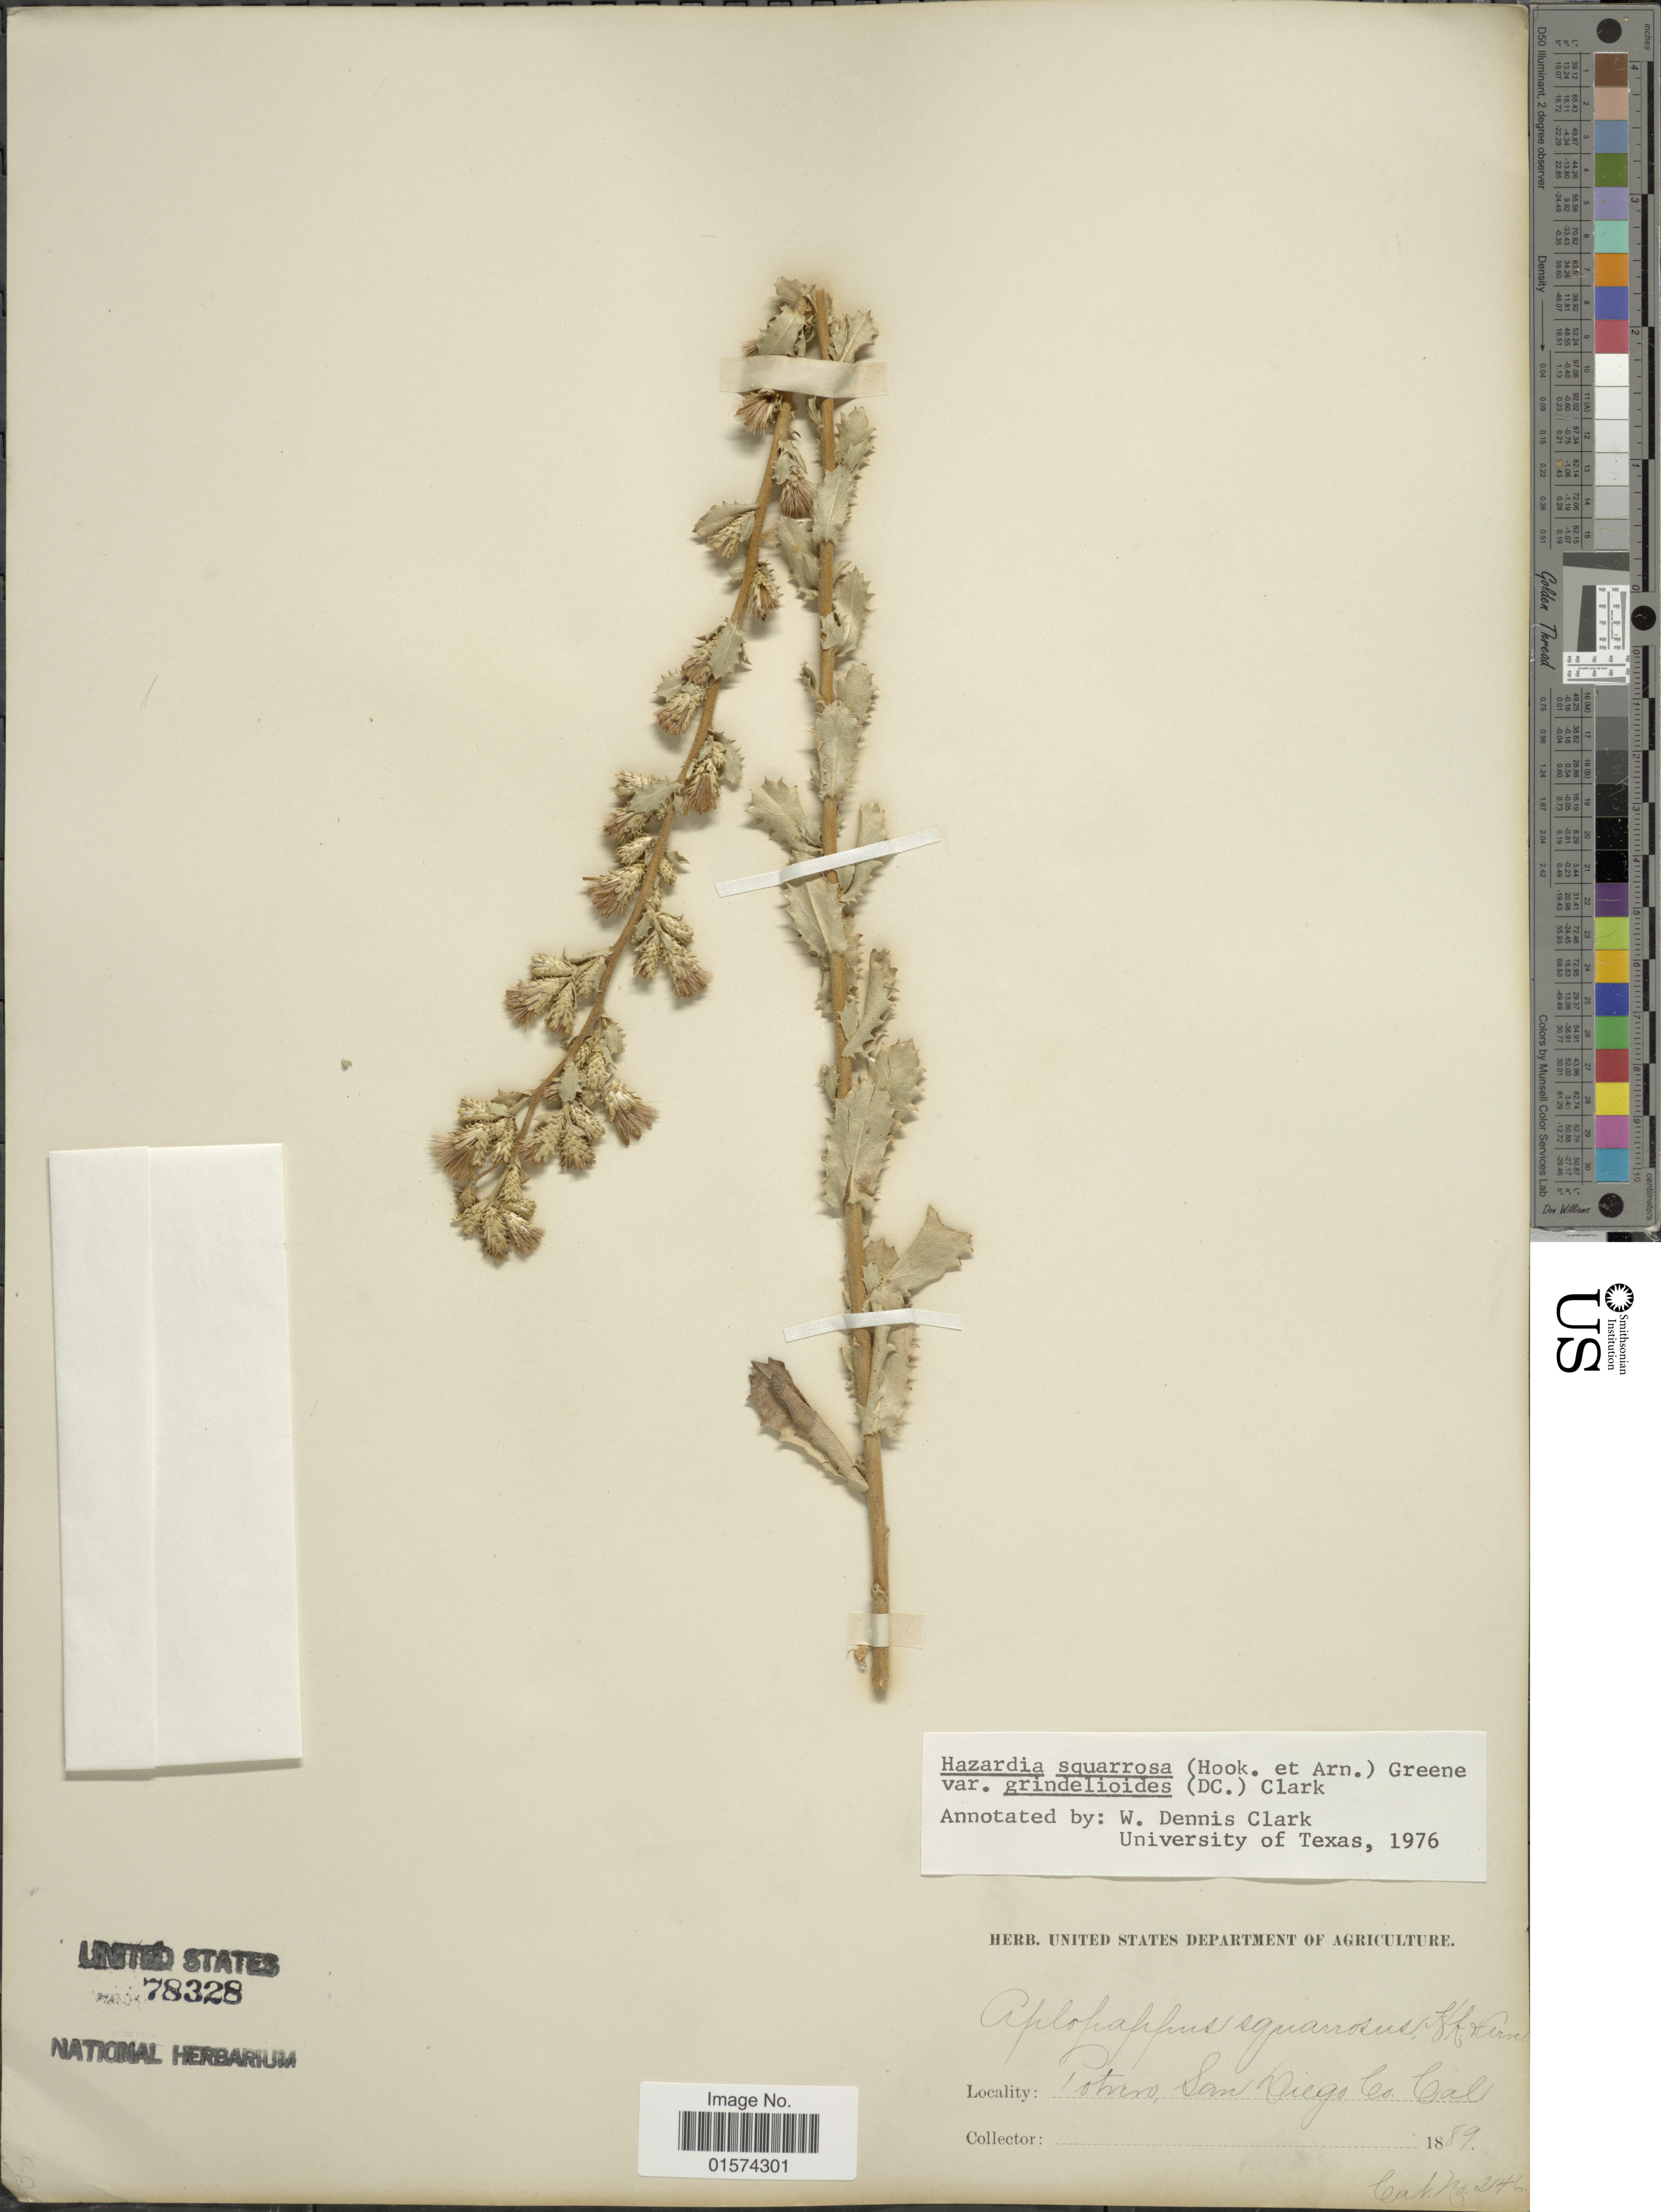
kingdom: Plantae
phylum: Tracheophyta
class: Magnoliopsida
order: Asterales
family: Asteraceae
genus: Hazardia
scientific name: Hazardia squarrosa var. grindelioides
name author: (DC.) W.D. Clark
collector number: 246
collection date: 1889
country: United States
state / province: California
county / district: San Diego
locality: Potrero, San Diego Co.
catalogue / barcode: US 78328